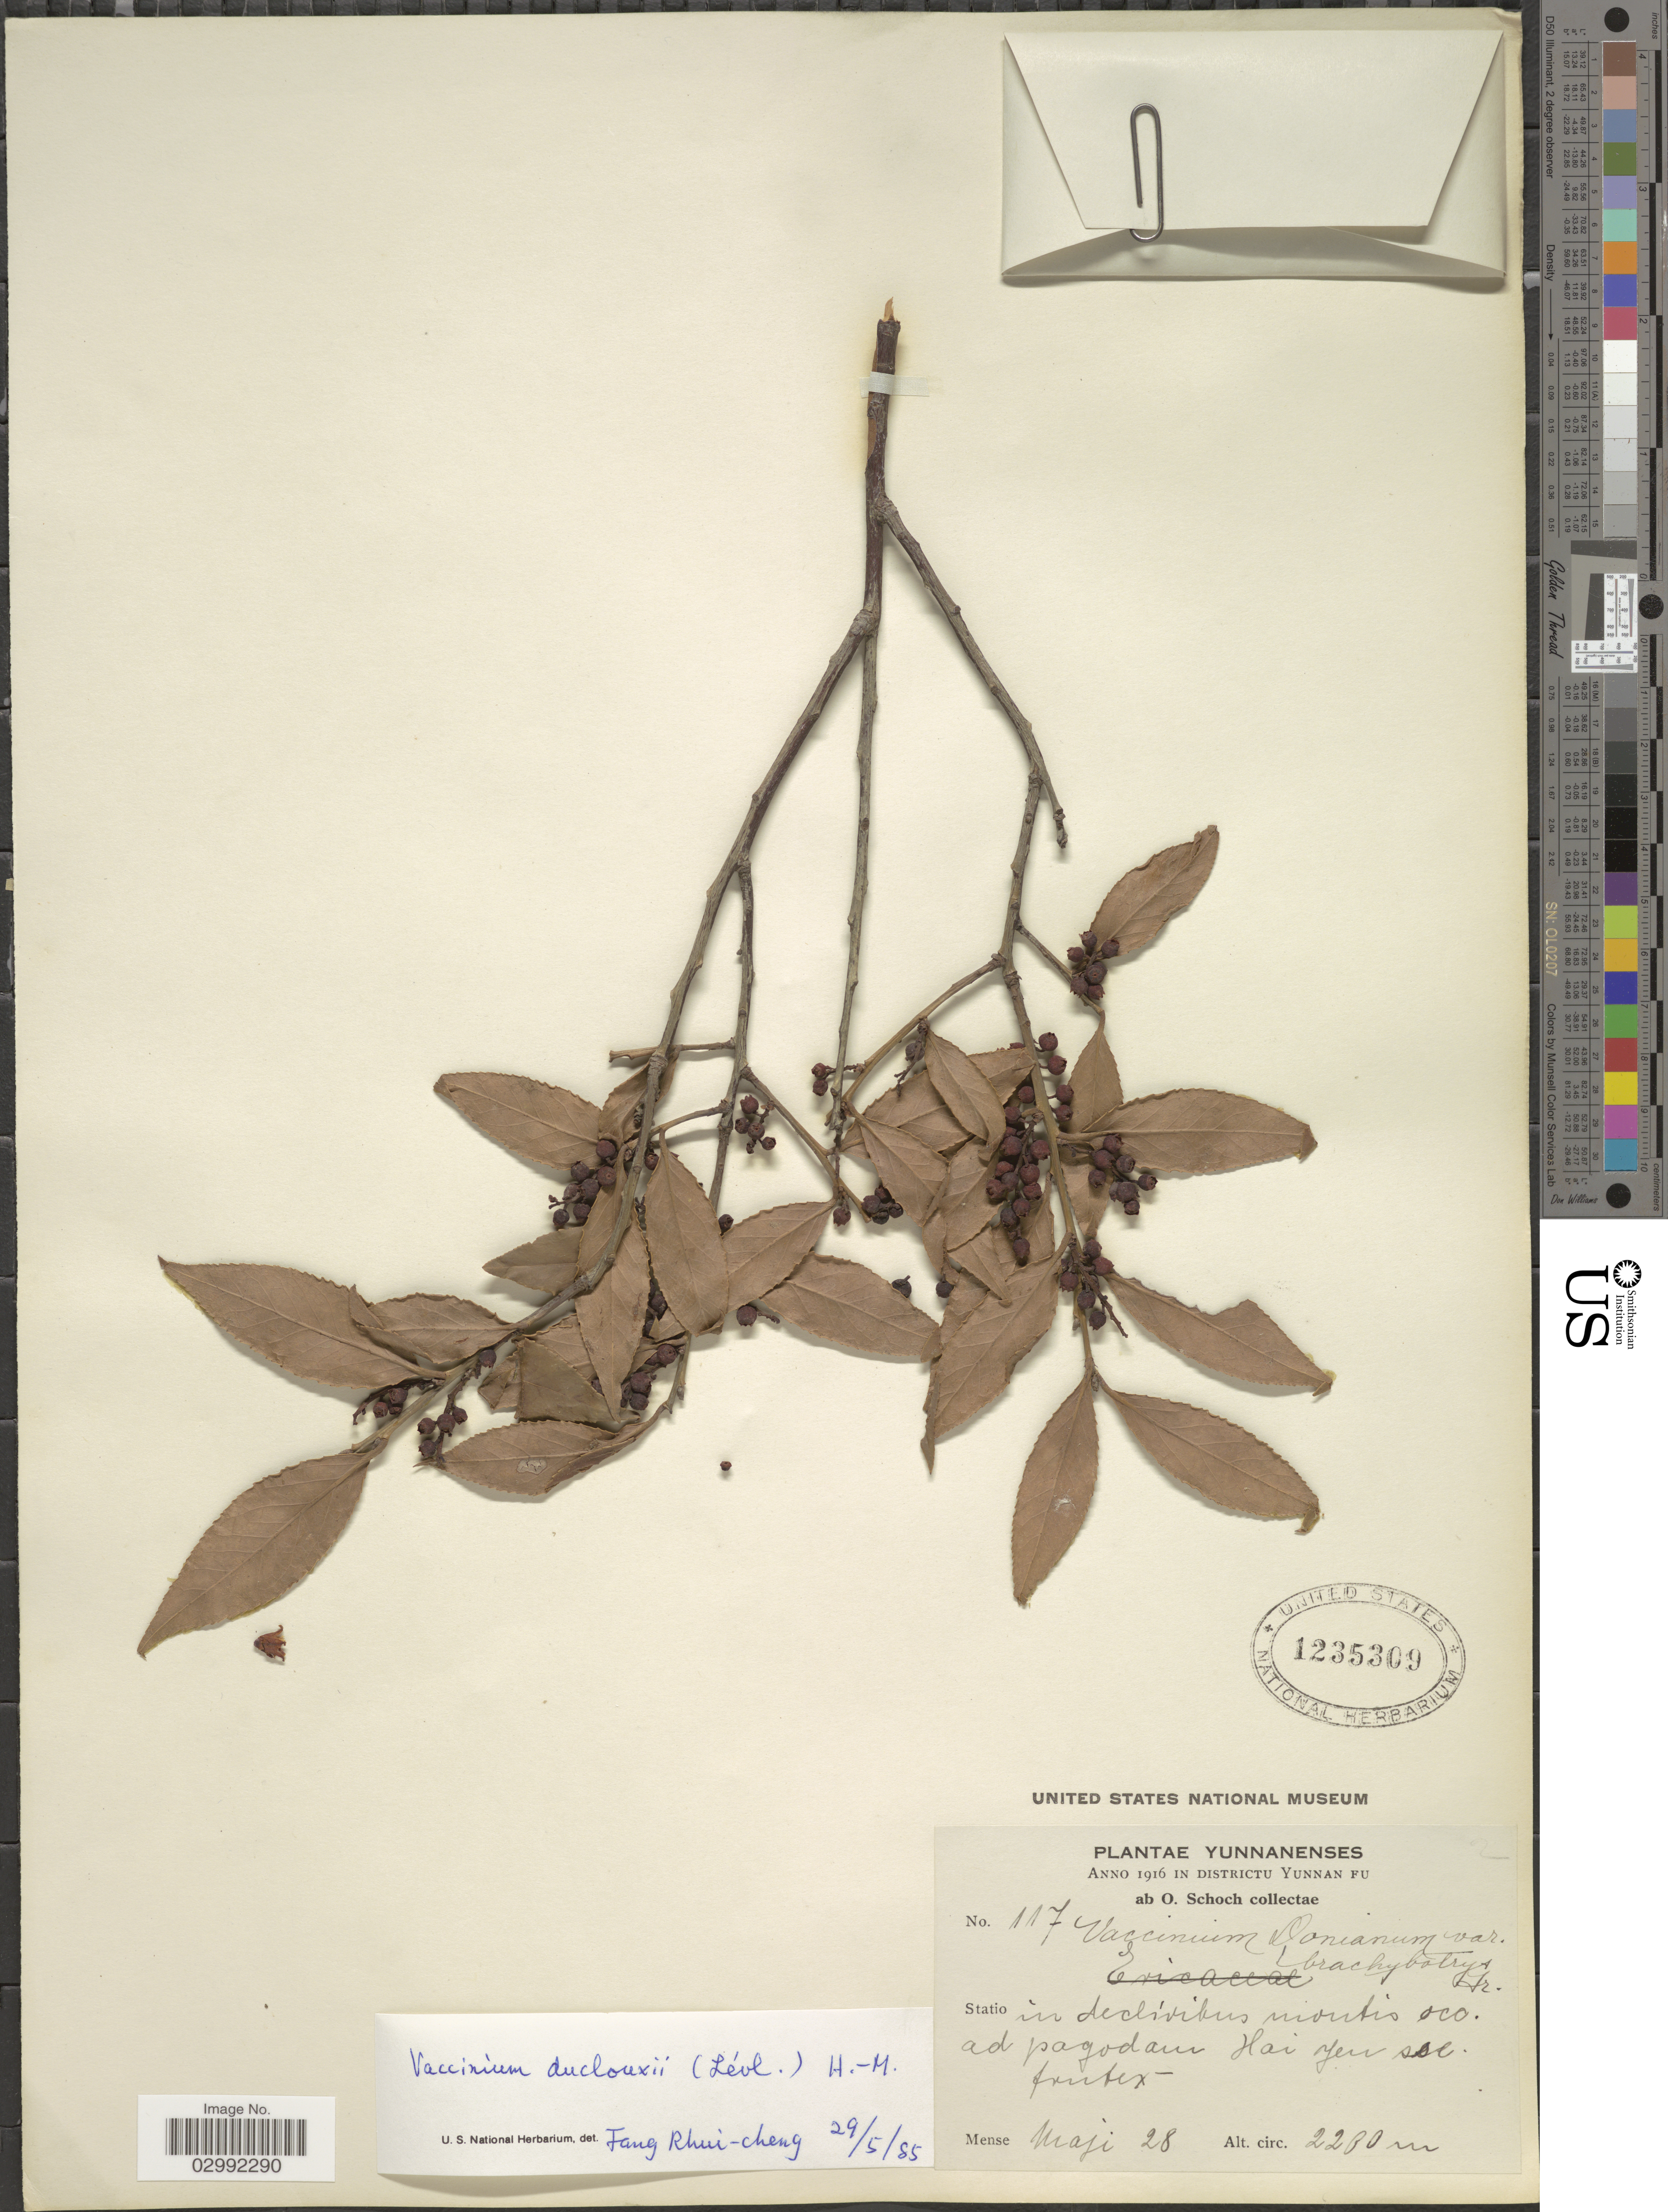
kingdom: Plantae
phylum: Tracheophyta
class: Magnoliopsida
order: Ericales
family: Ericaceae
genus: Vaccinium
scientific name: Vaccinium sprengelii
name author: (G. Don) Sleumer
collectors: O. Schoch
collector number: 117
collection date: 1916-05-28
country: China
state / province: Yunnan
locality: Yunnanenses. In districtu Yunnan Fu. Statio in declivibus montis occ. ad pagodam Hai Yen sse.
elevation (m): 2200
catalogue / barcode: US 1235309